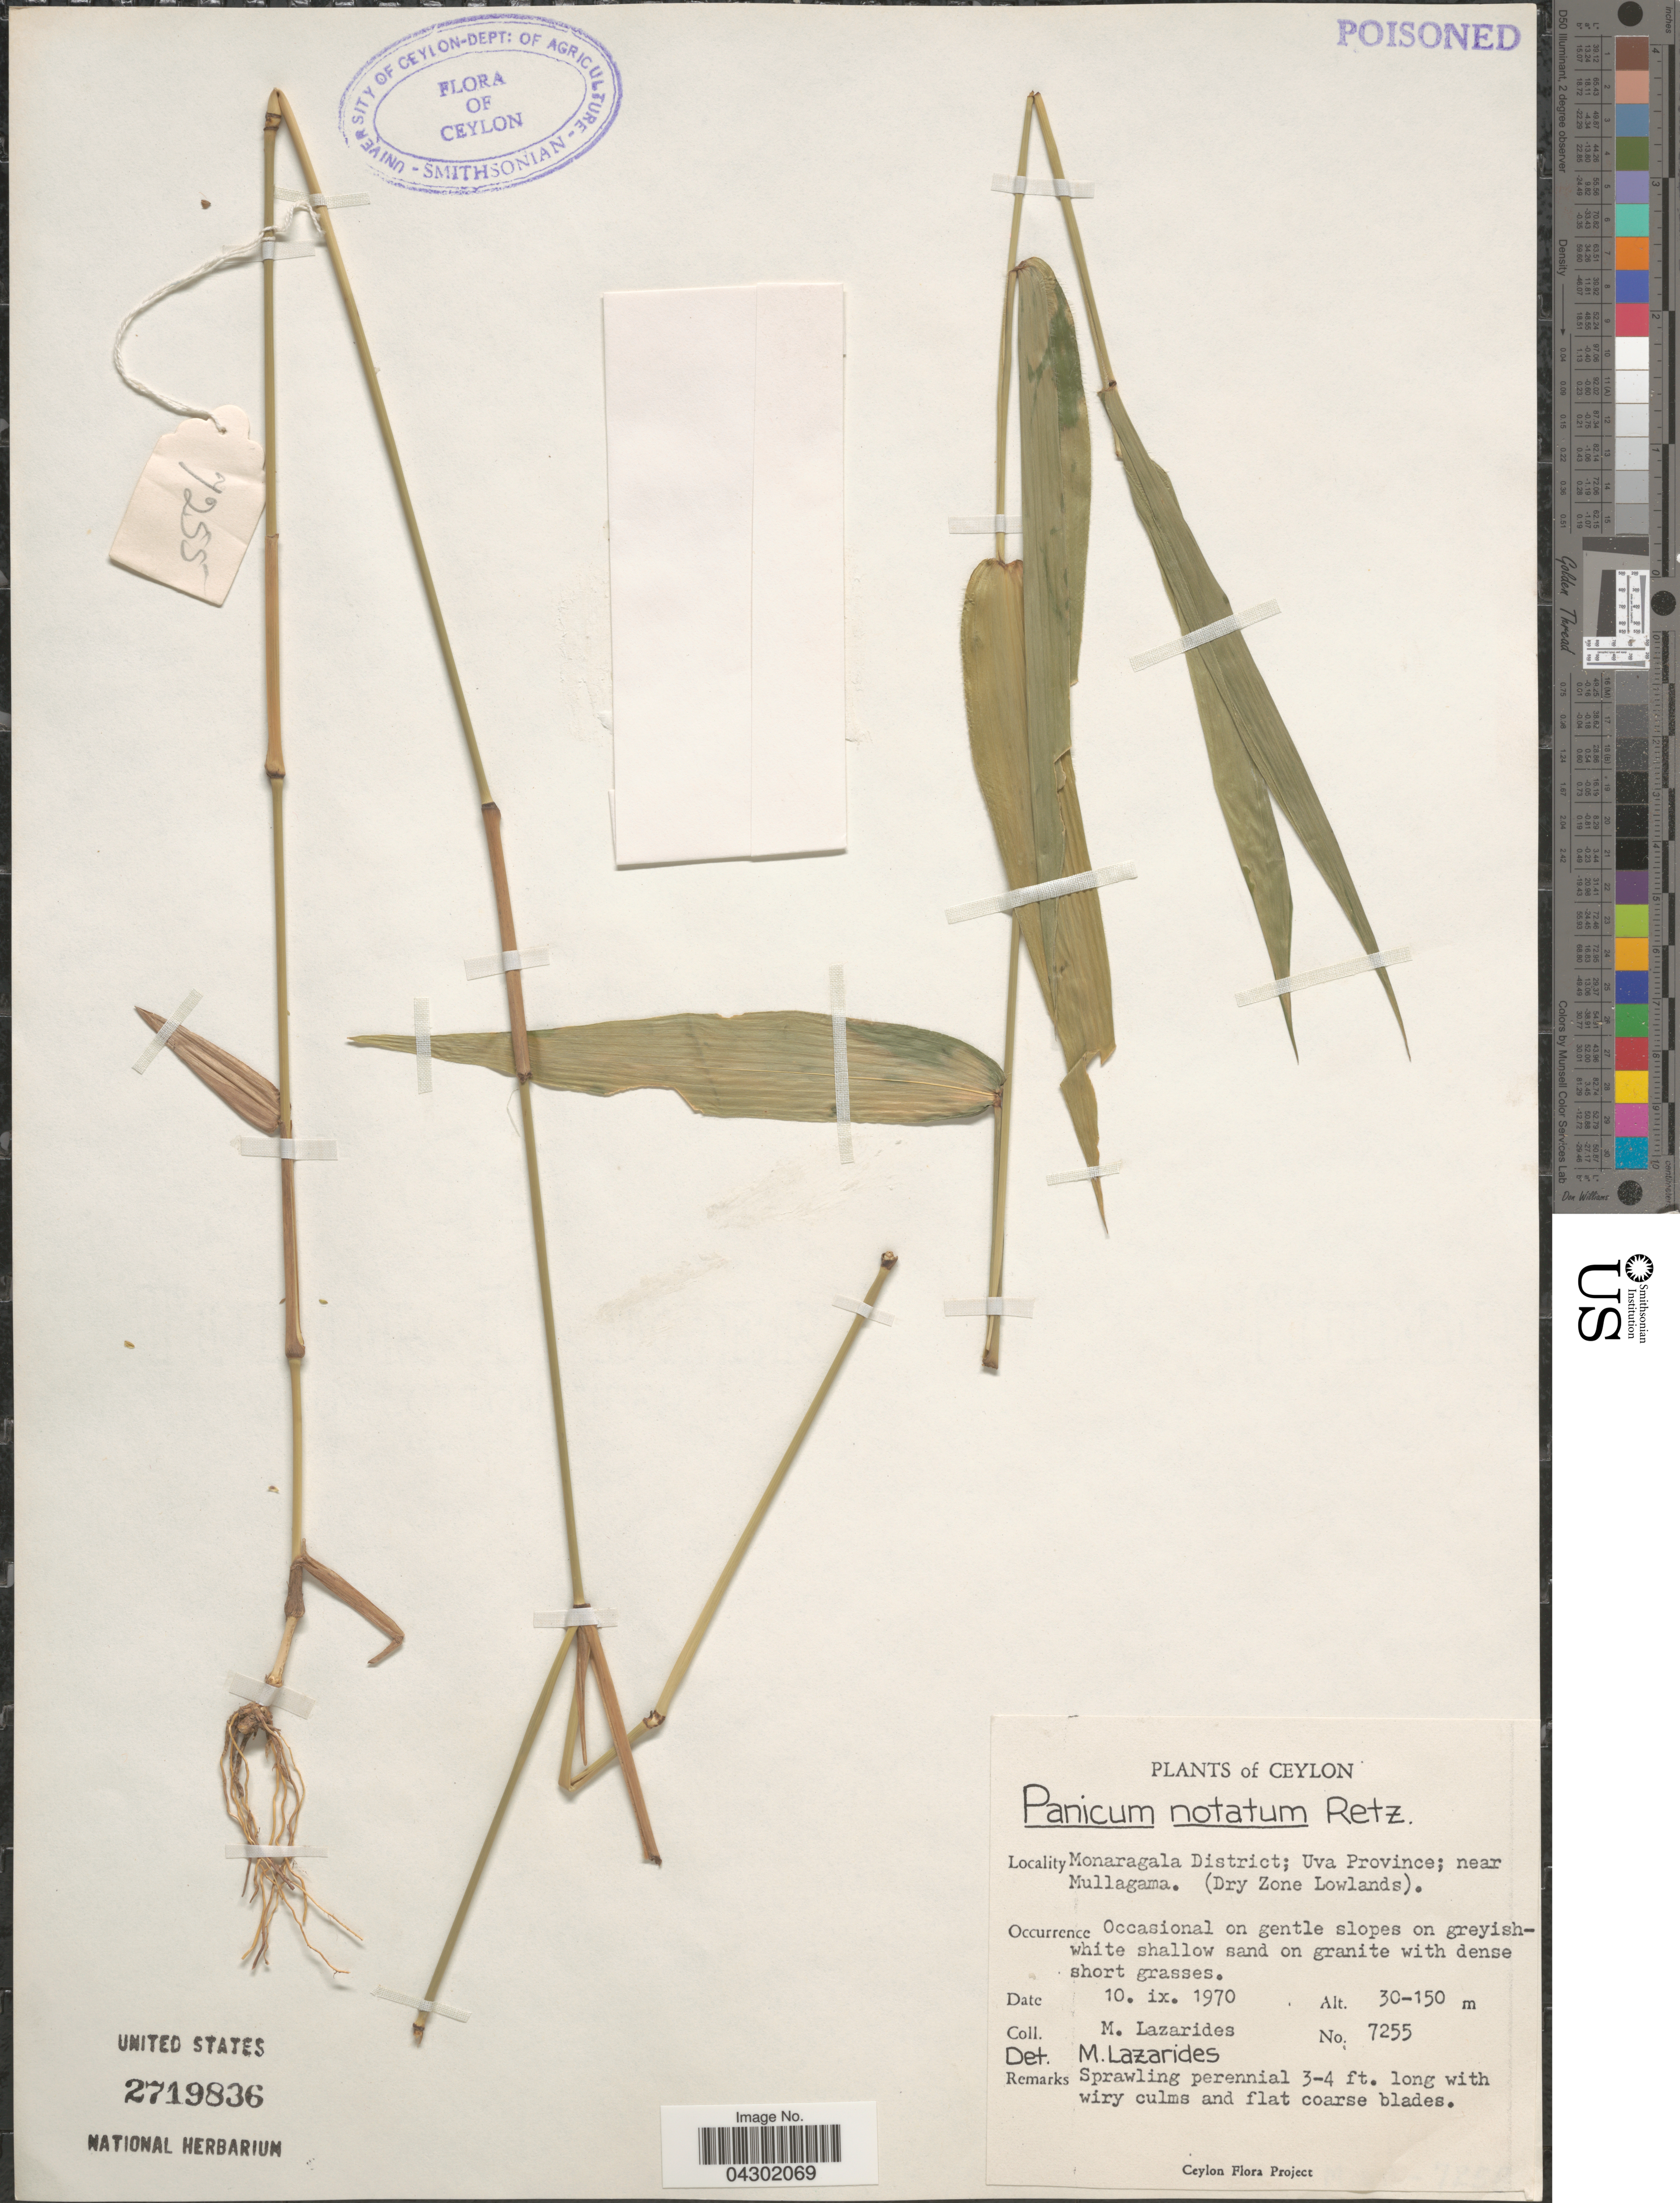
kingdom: Plantae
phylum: Tracheophyta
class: Liliopsida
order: Poales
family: Poaceae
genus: Panicum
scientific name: Panicum notatum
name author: Retz.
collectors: M. Lazarides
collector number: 7255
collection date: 1970-09-10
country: Sri Lanka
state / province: Uva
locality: Ceylon. Monaragala District; near Mullagama. (Dry Zone Lowlands). Occasional on gentle slopes on greyishwhite shallow sand on granite with dense short grasses.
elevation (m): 30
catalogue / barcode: US 2719836